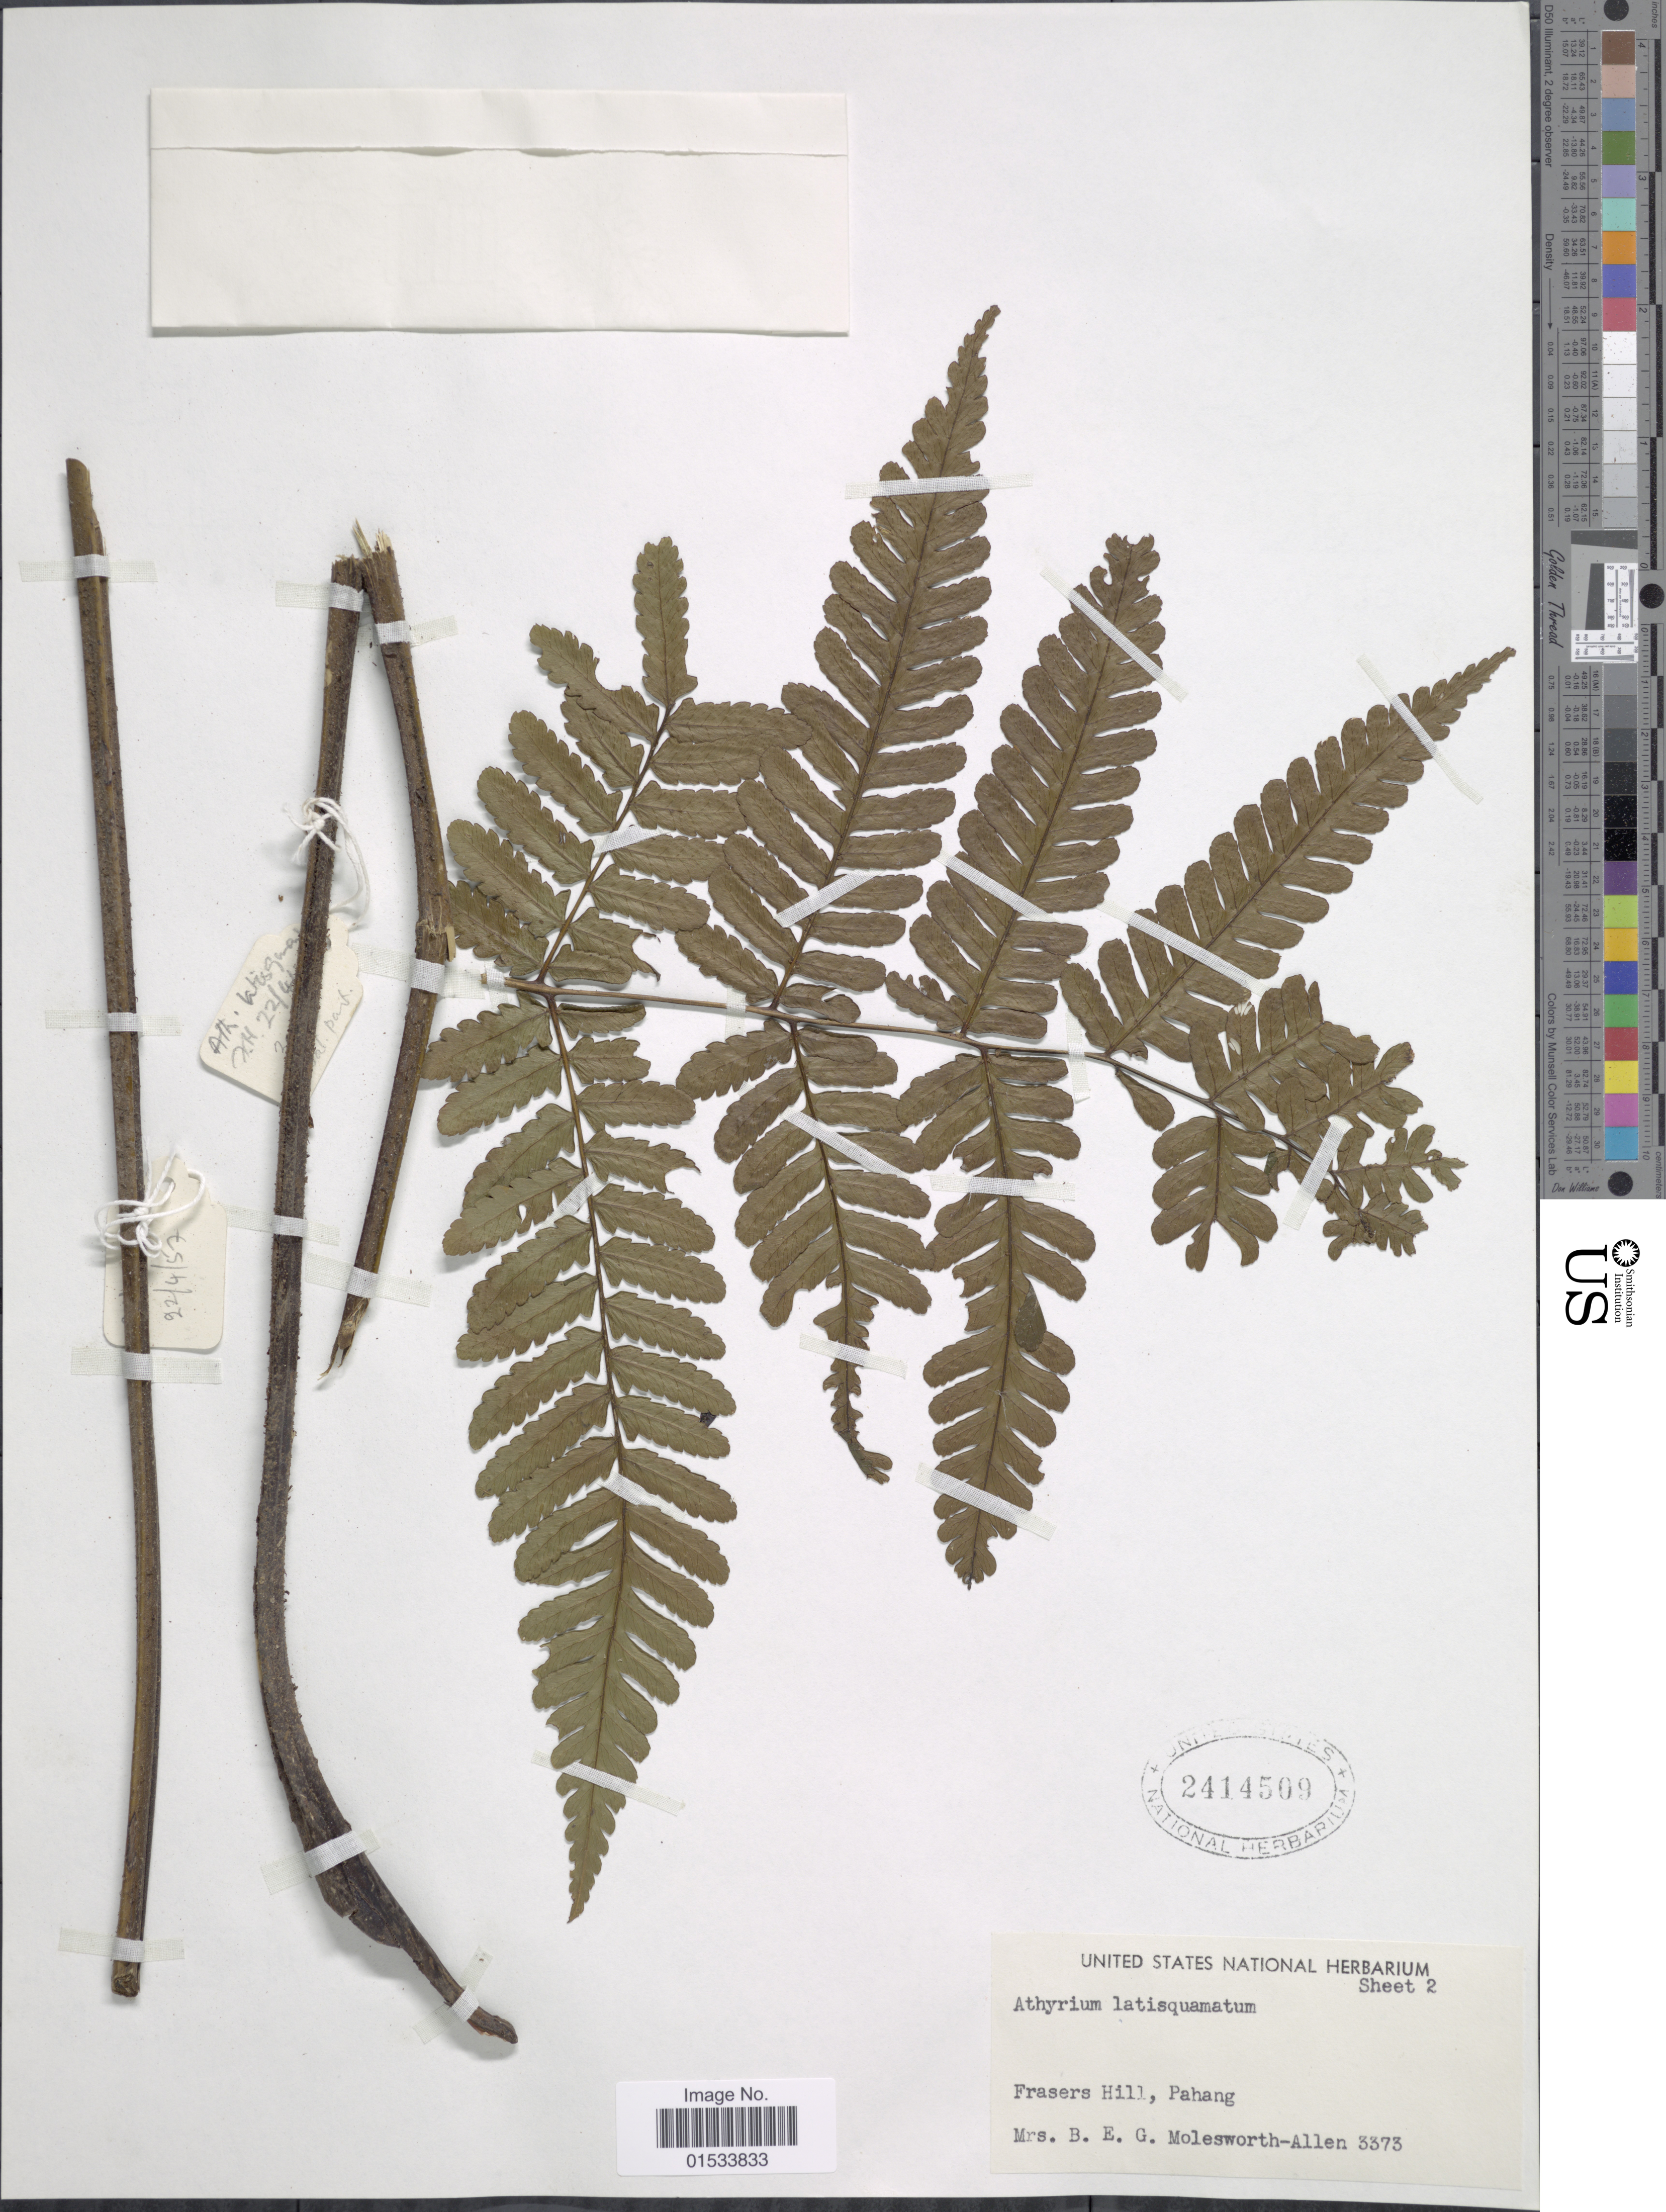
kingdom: Plantae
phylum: Tracheophyta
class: Polypodiopsida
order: Polypodiales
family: Athyriaceae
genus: Diplazium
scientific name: Diplazium latisquamatum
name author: Holttum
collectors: Mrs. B. E. G. Molesworth-Allen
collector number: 3373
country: Malaysia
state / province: Pahang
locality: Fraser's Hill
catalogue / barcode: US 2414509